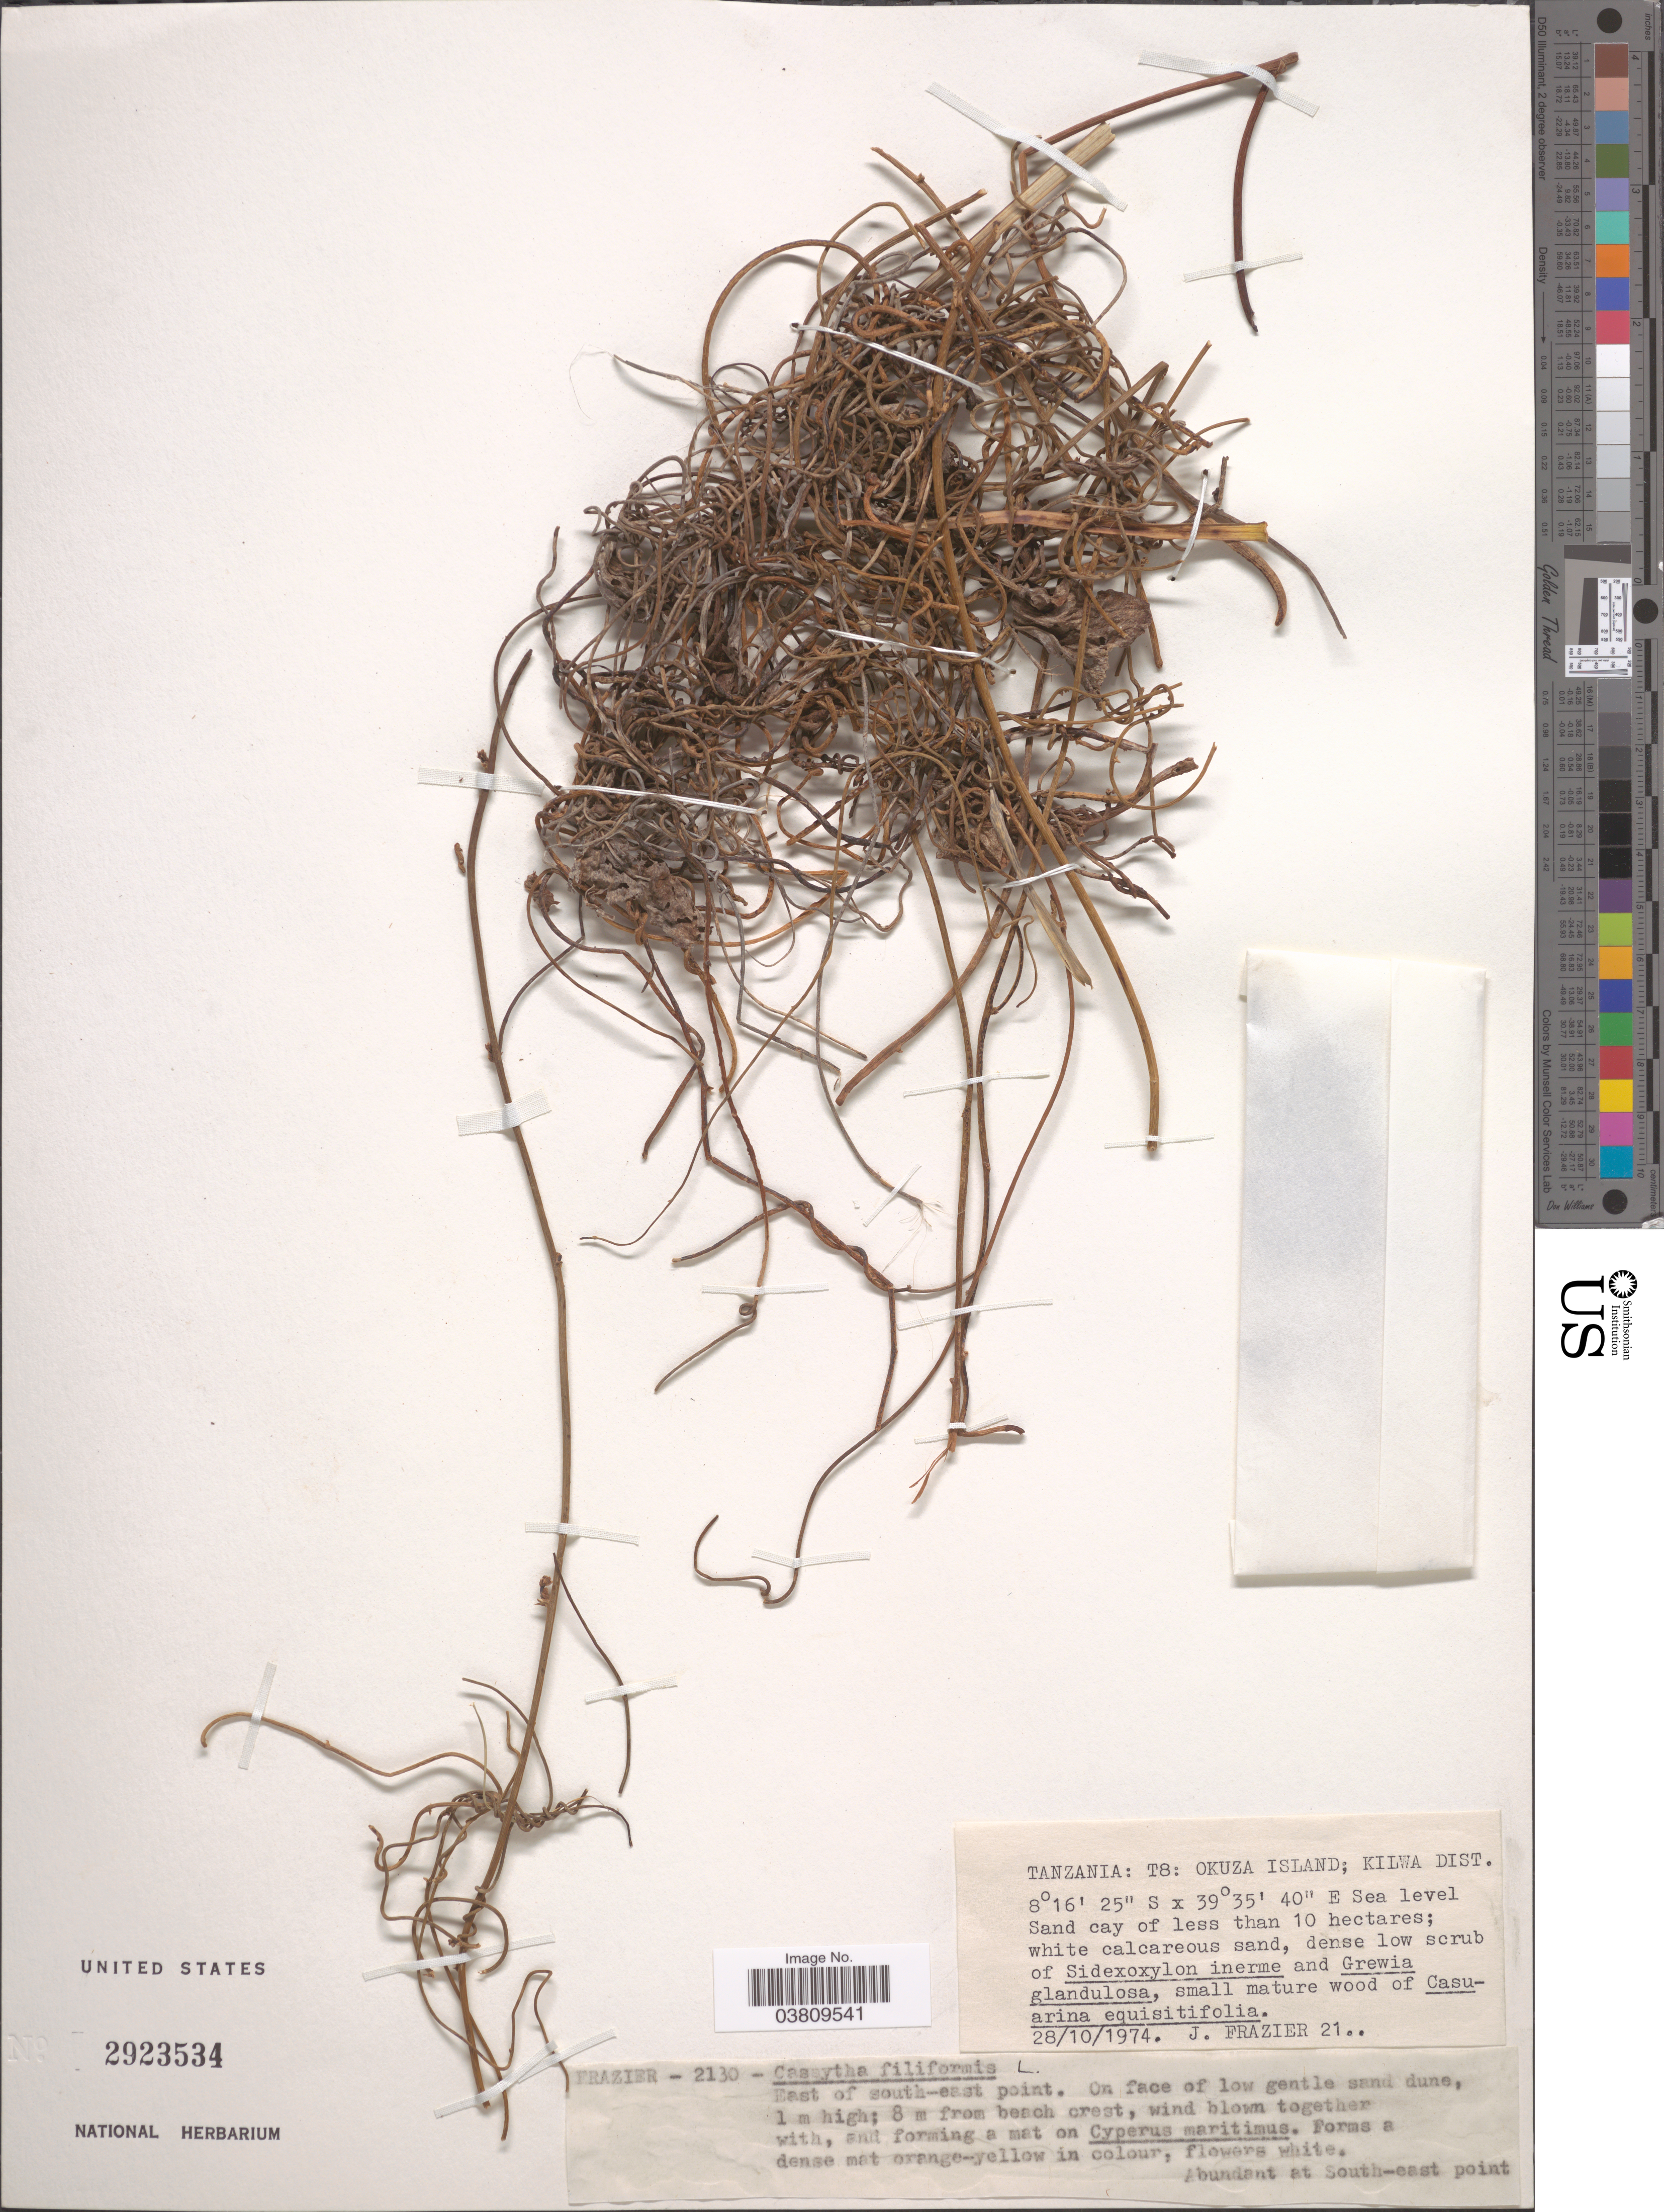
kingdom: Plantae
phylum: Tracheophyta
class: Magnoliopsida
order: Laurales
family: Lauraceae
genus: Cassytha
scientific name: Cassytha filiformis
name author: L.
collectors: J. Frazier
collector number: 2130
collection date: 1974-10-28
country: Tanzania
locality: T8: Okuza Island; Kilwa Dist. East of south-east point.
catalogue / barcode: US 2923534